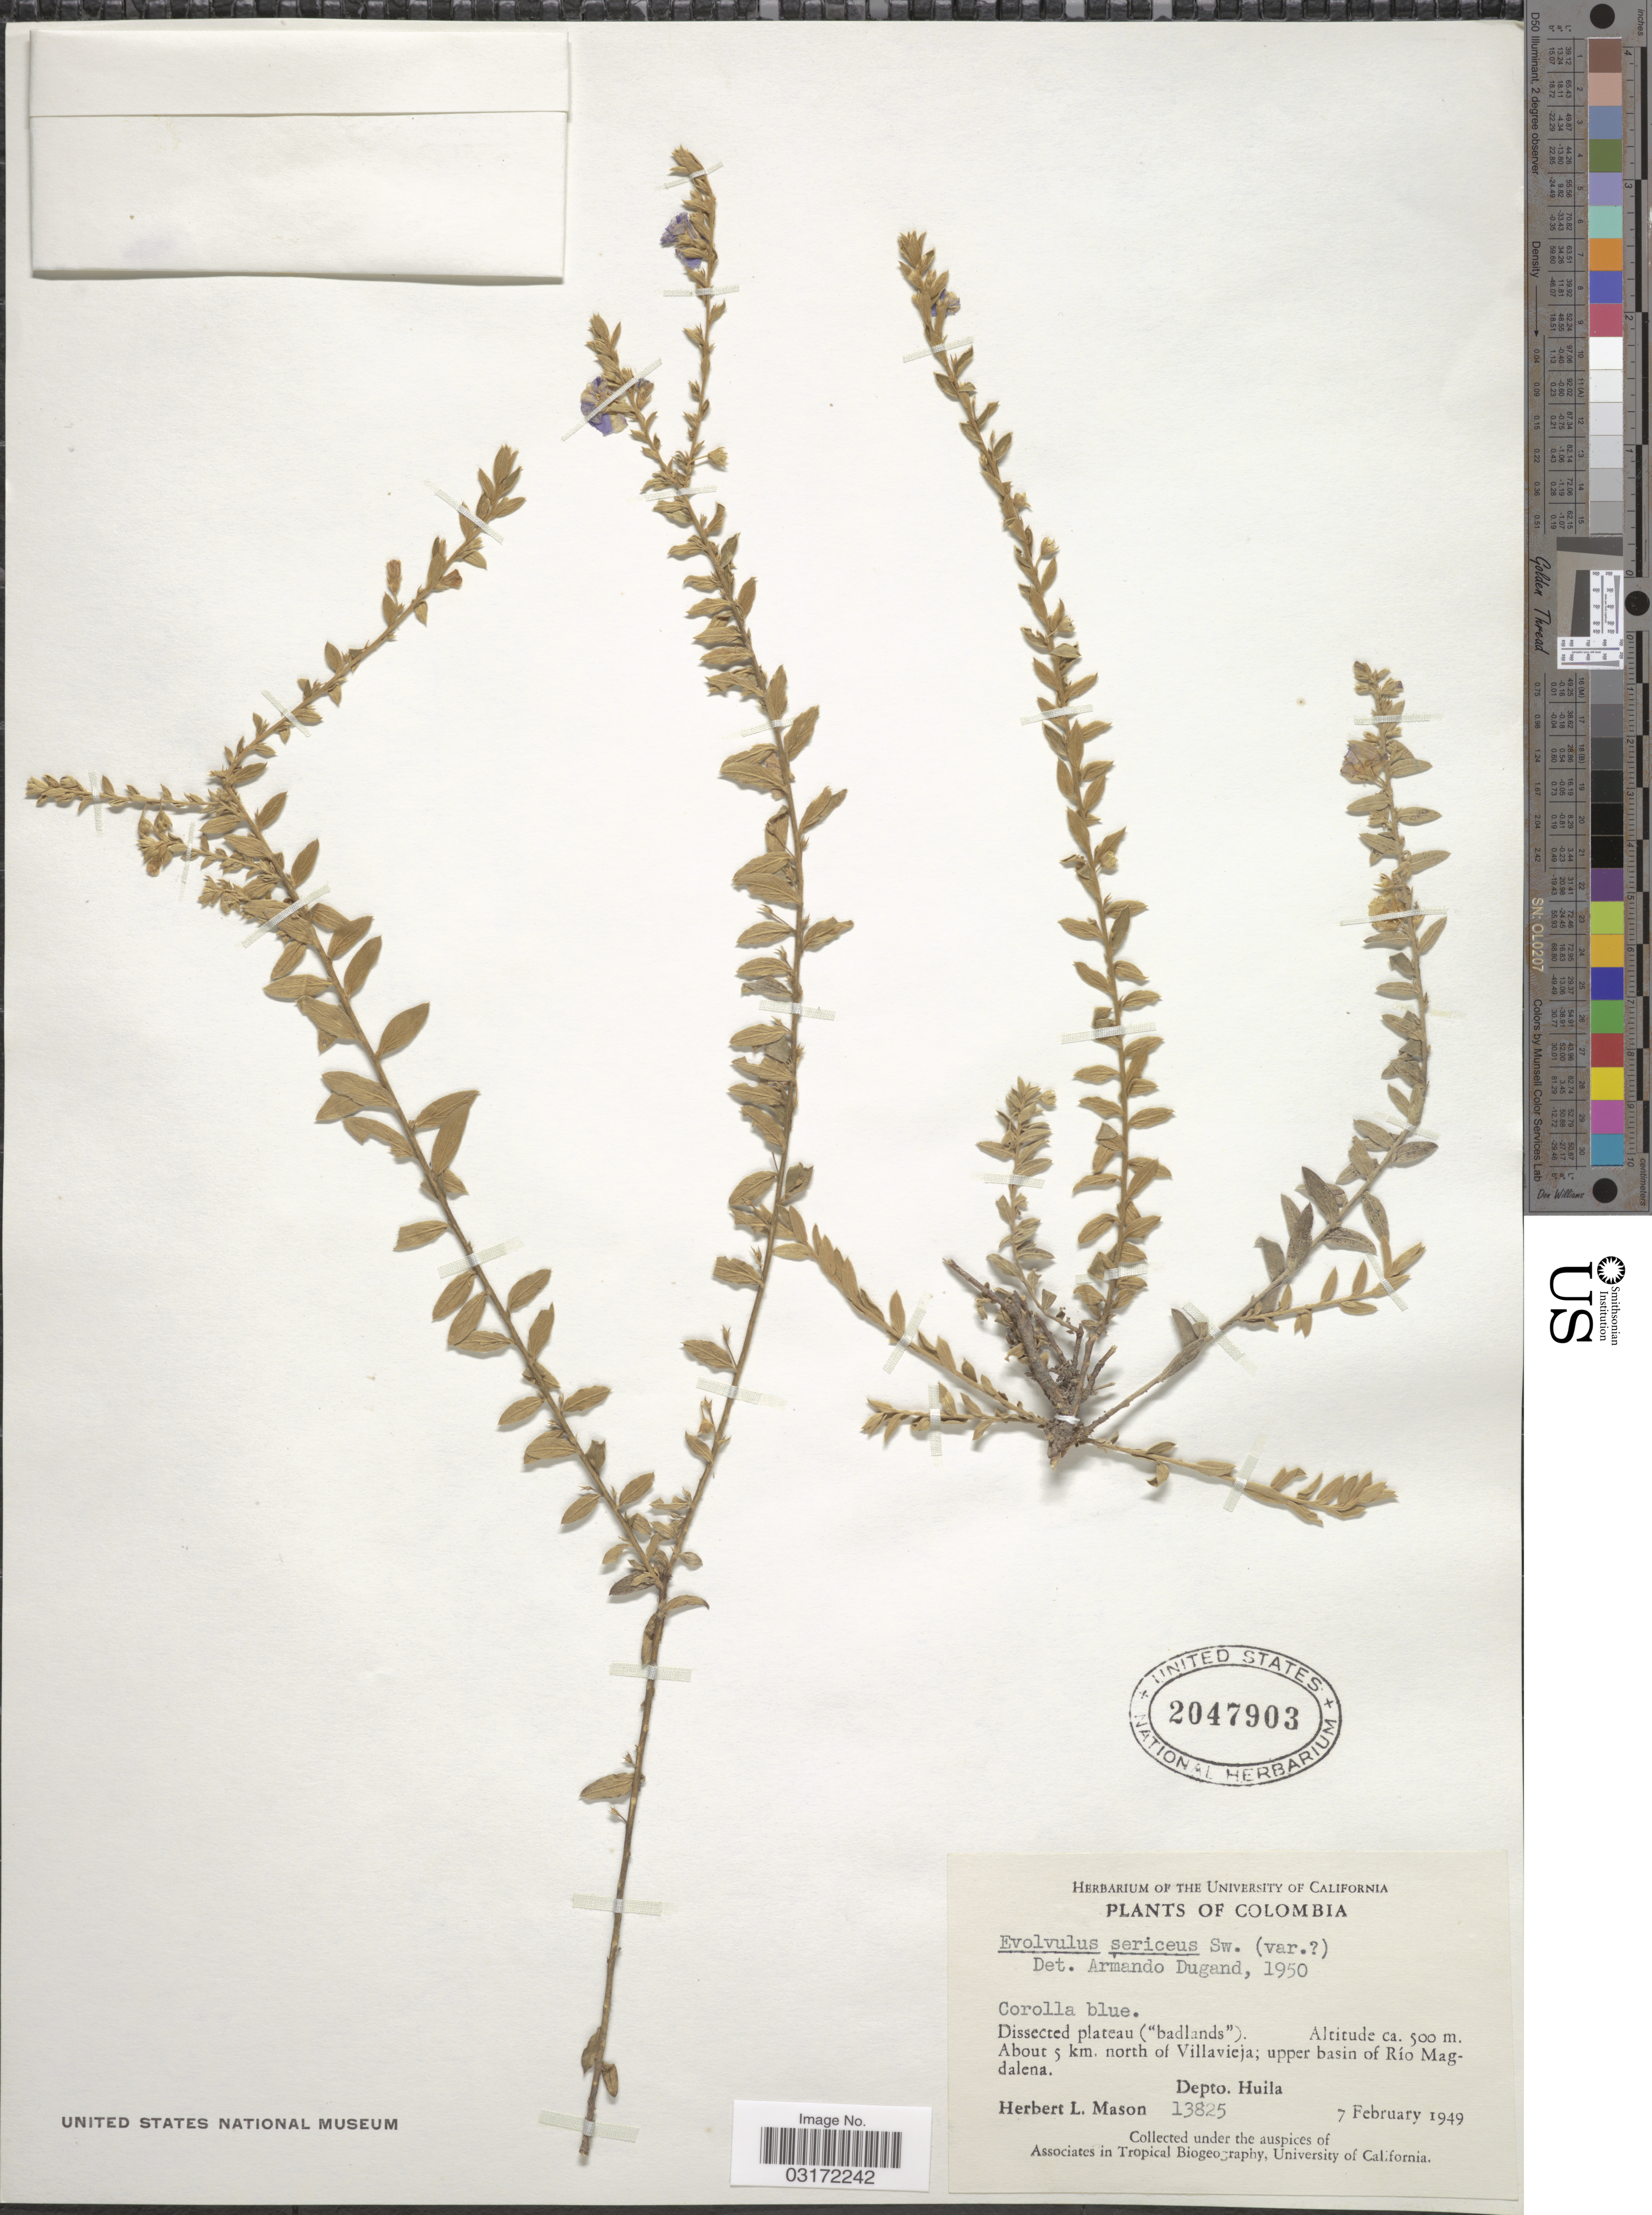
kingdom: Plantae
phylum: Tracheophyta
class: Magnoliopsida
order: Solanales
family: Convolvulaceae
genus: Evolvulus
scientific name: Evolvulus sericeus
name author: Sw.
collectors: H. L. Mason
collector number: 13825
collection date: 1949-02-07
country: Colombia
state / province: Huila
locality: About 5 km. north of Villavieja; upper basin of Río Magdalena. Depto. Huila.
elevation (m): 500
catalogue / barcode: US 2047903